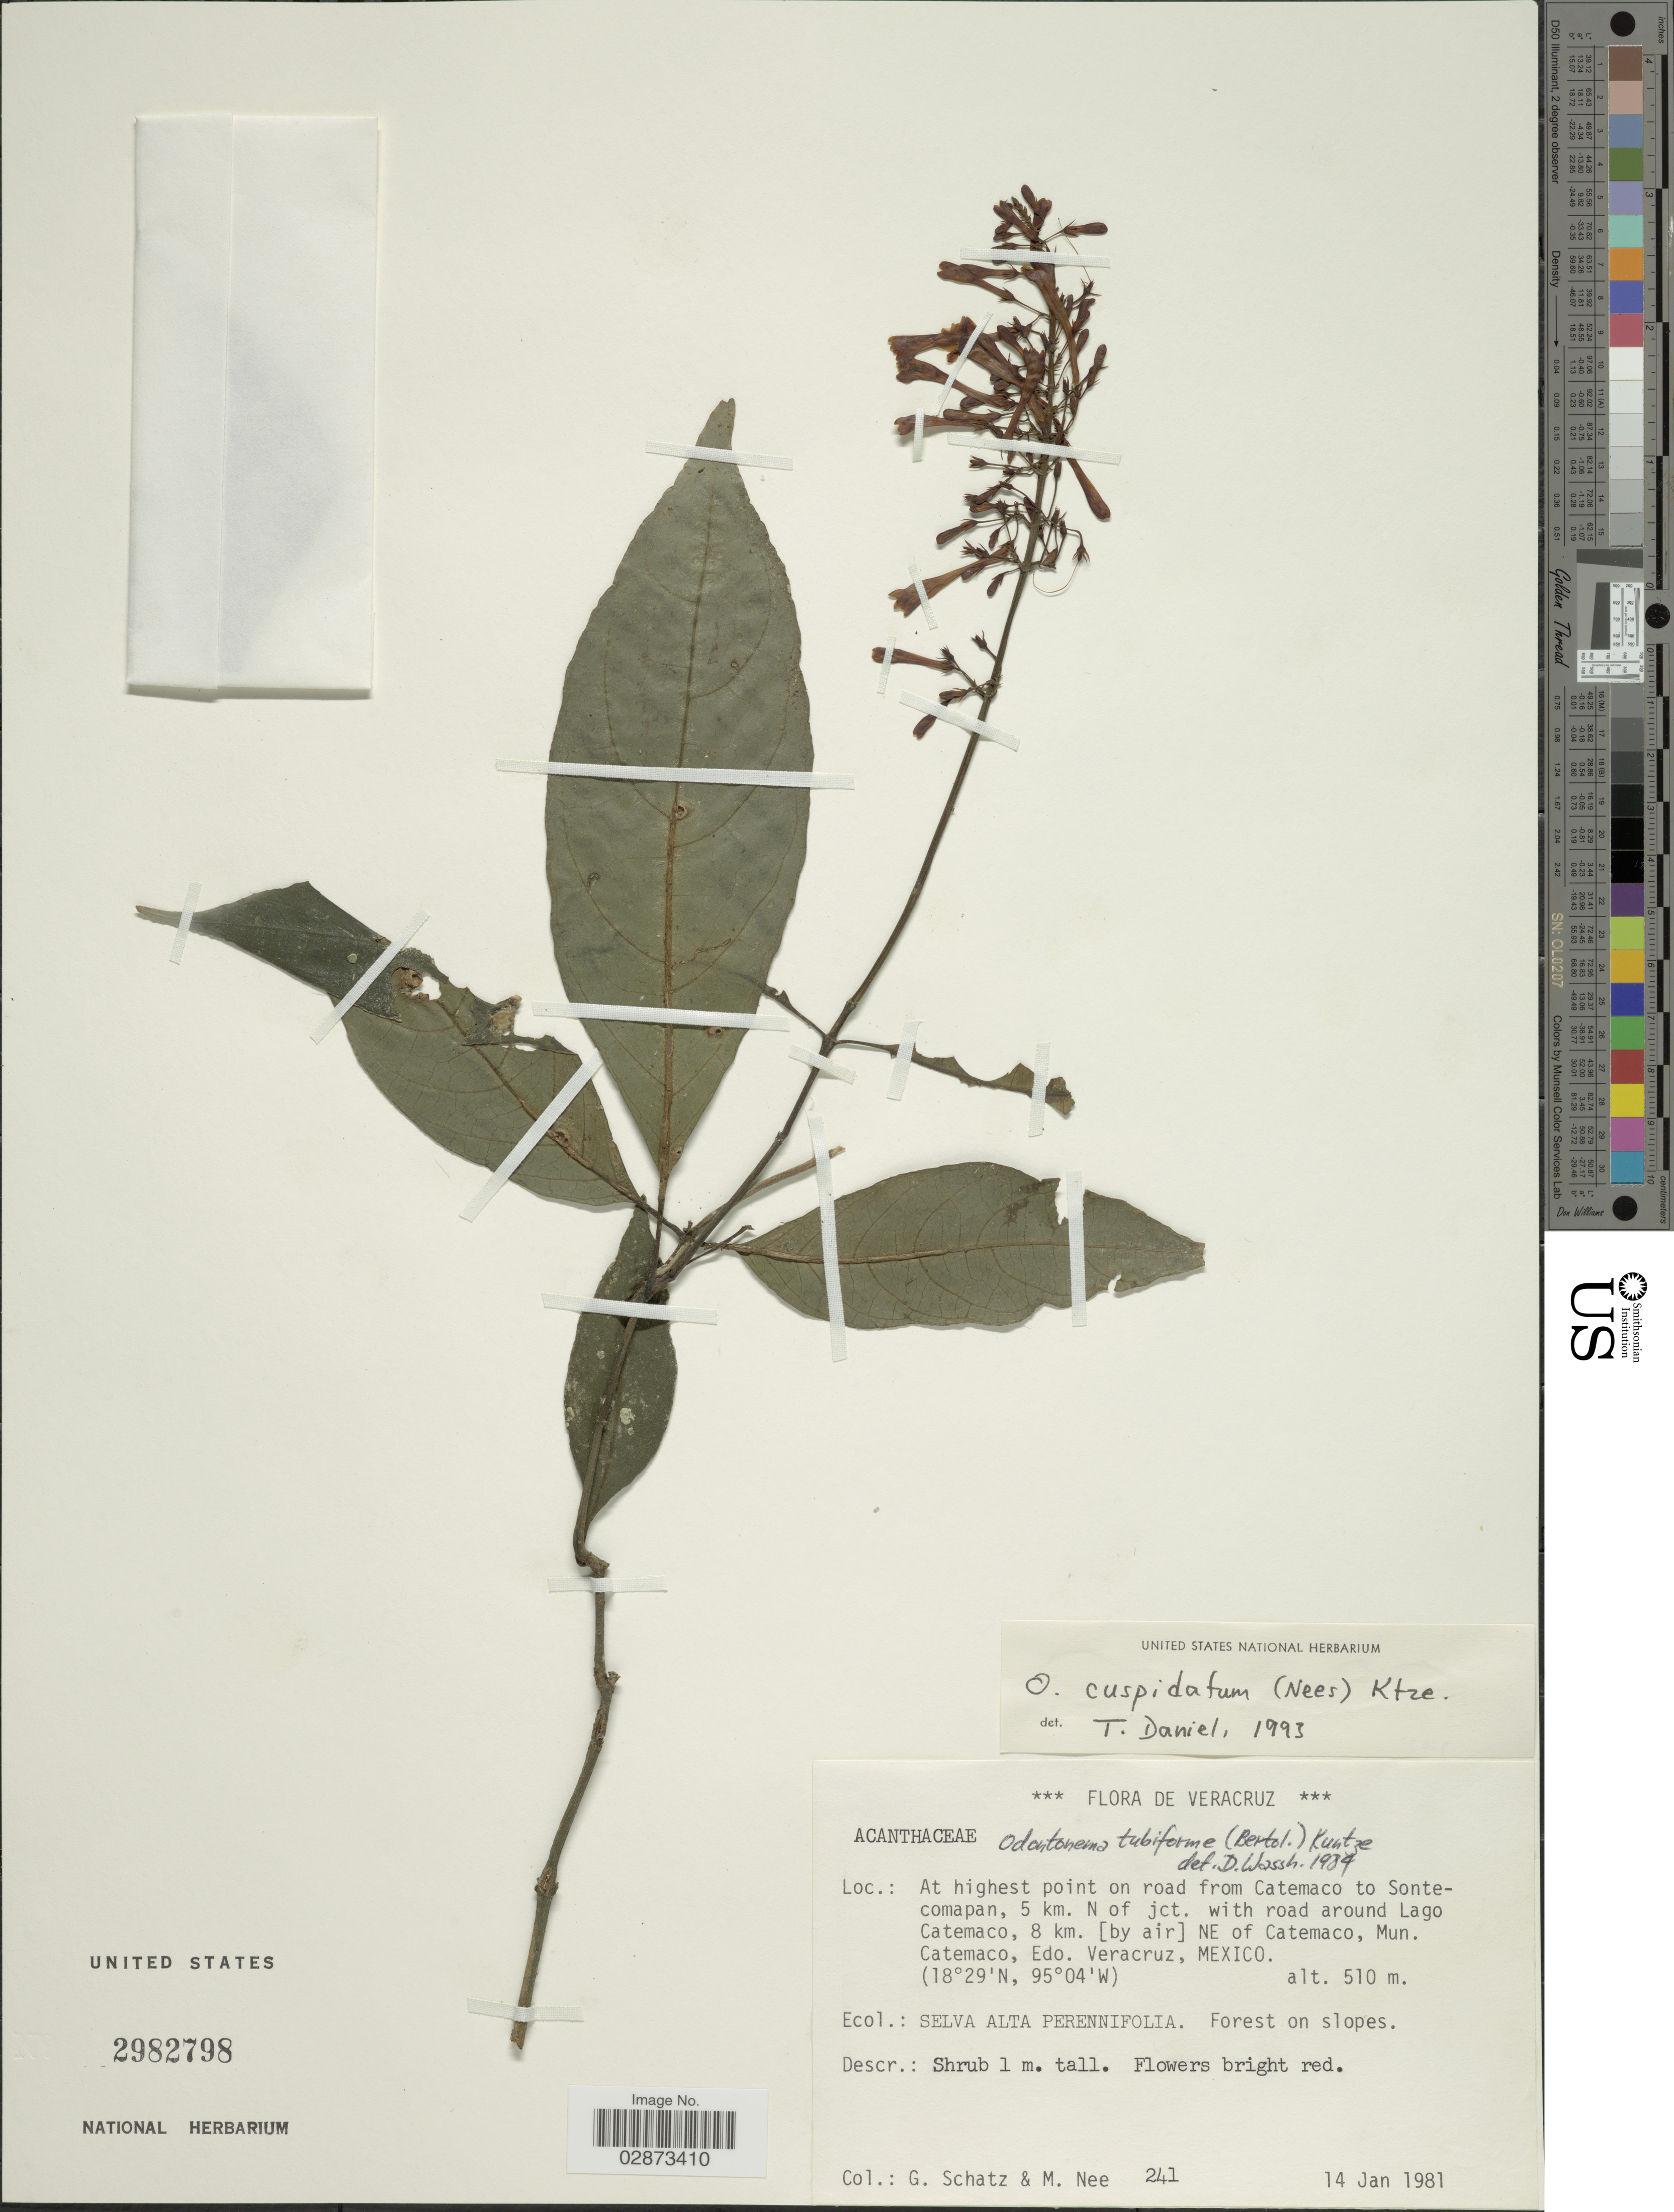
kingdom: Plantae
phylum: Tracheophyta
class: Magnoliopsida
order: Lamiales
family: Acanthaceae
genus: Odontonema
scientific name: Odontonema cuspidatum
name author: (Nees) Kuntze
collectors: G. C. Schatz & M. Nee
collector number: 241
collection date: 1981-01-14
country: Mexico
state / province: Veracruz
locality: Veracruz, At highest point on road from Catemaco to Sontecomapan, 5 km. N of jct. with road around Lago Catemaco, 8 km. [by air] NE of Catemaco, Mun. Catemaco, Edo. Veracruz.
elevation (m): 510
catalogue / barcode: US 2982798